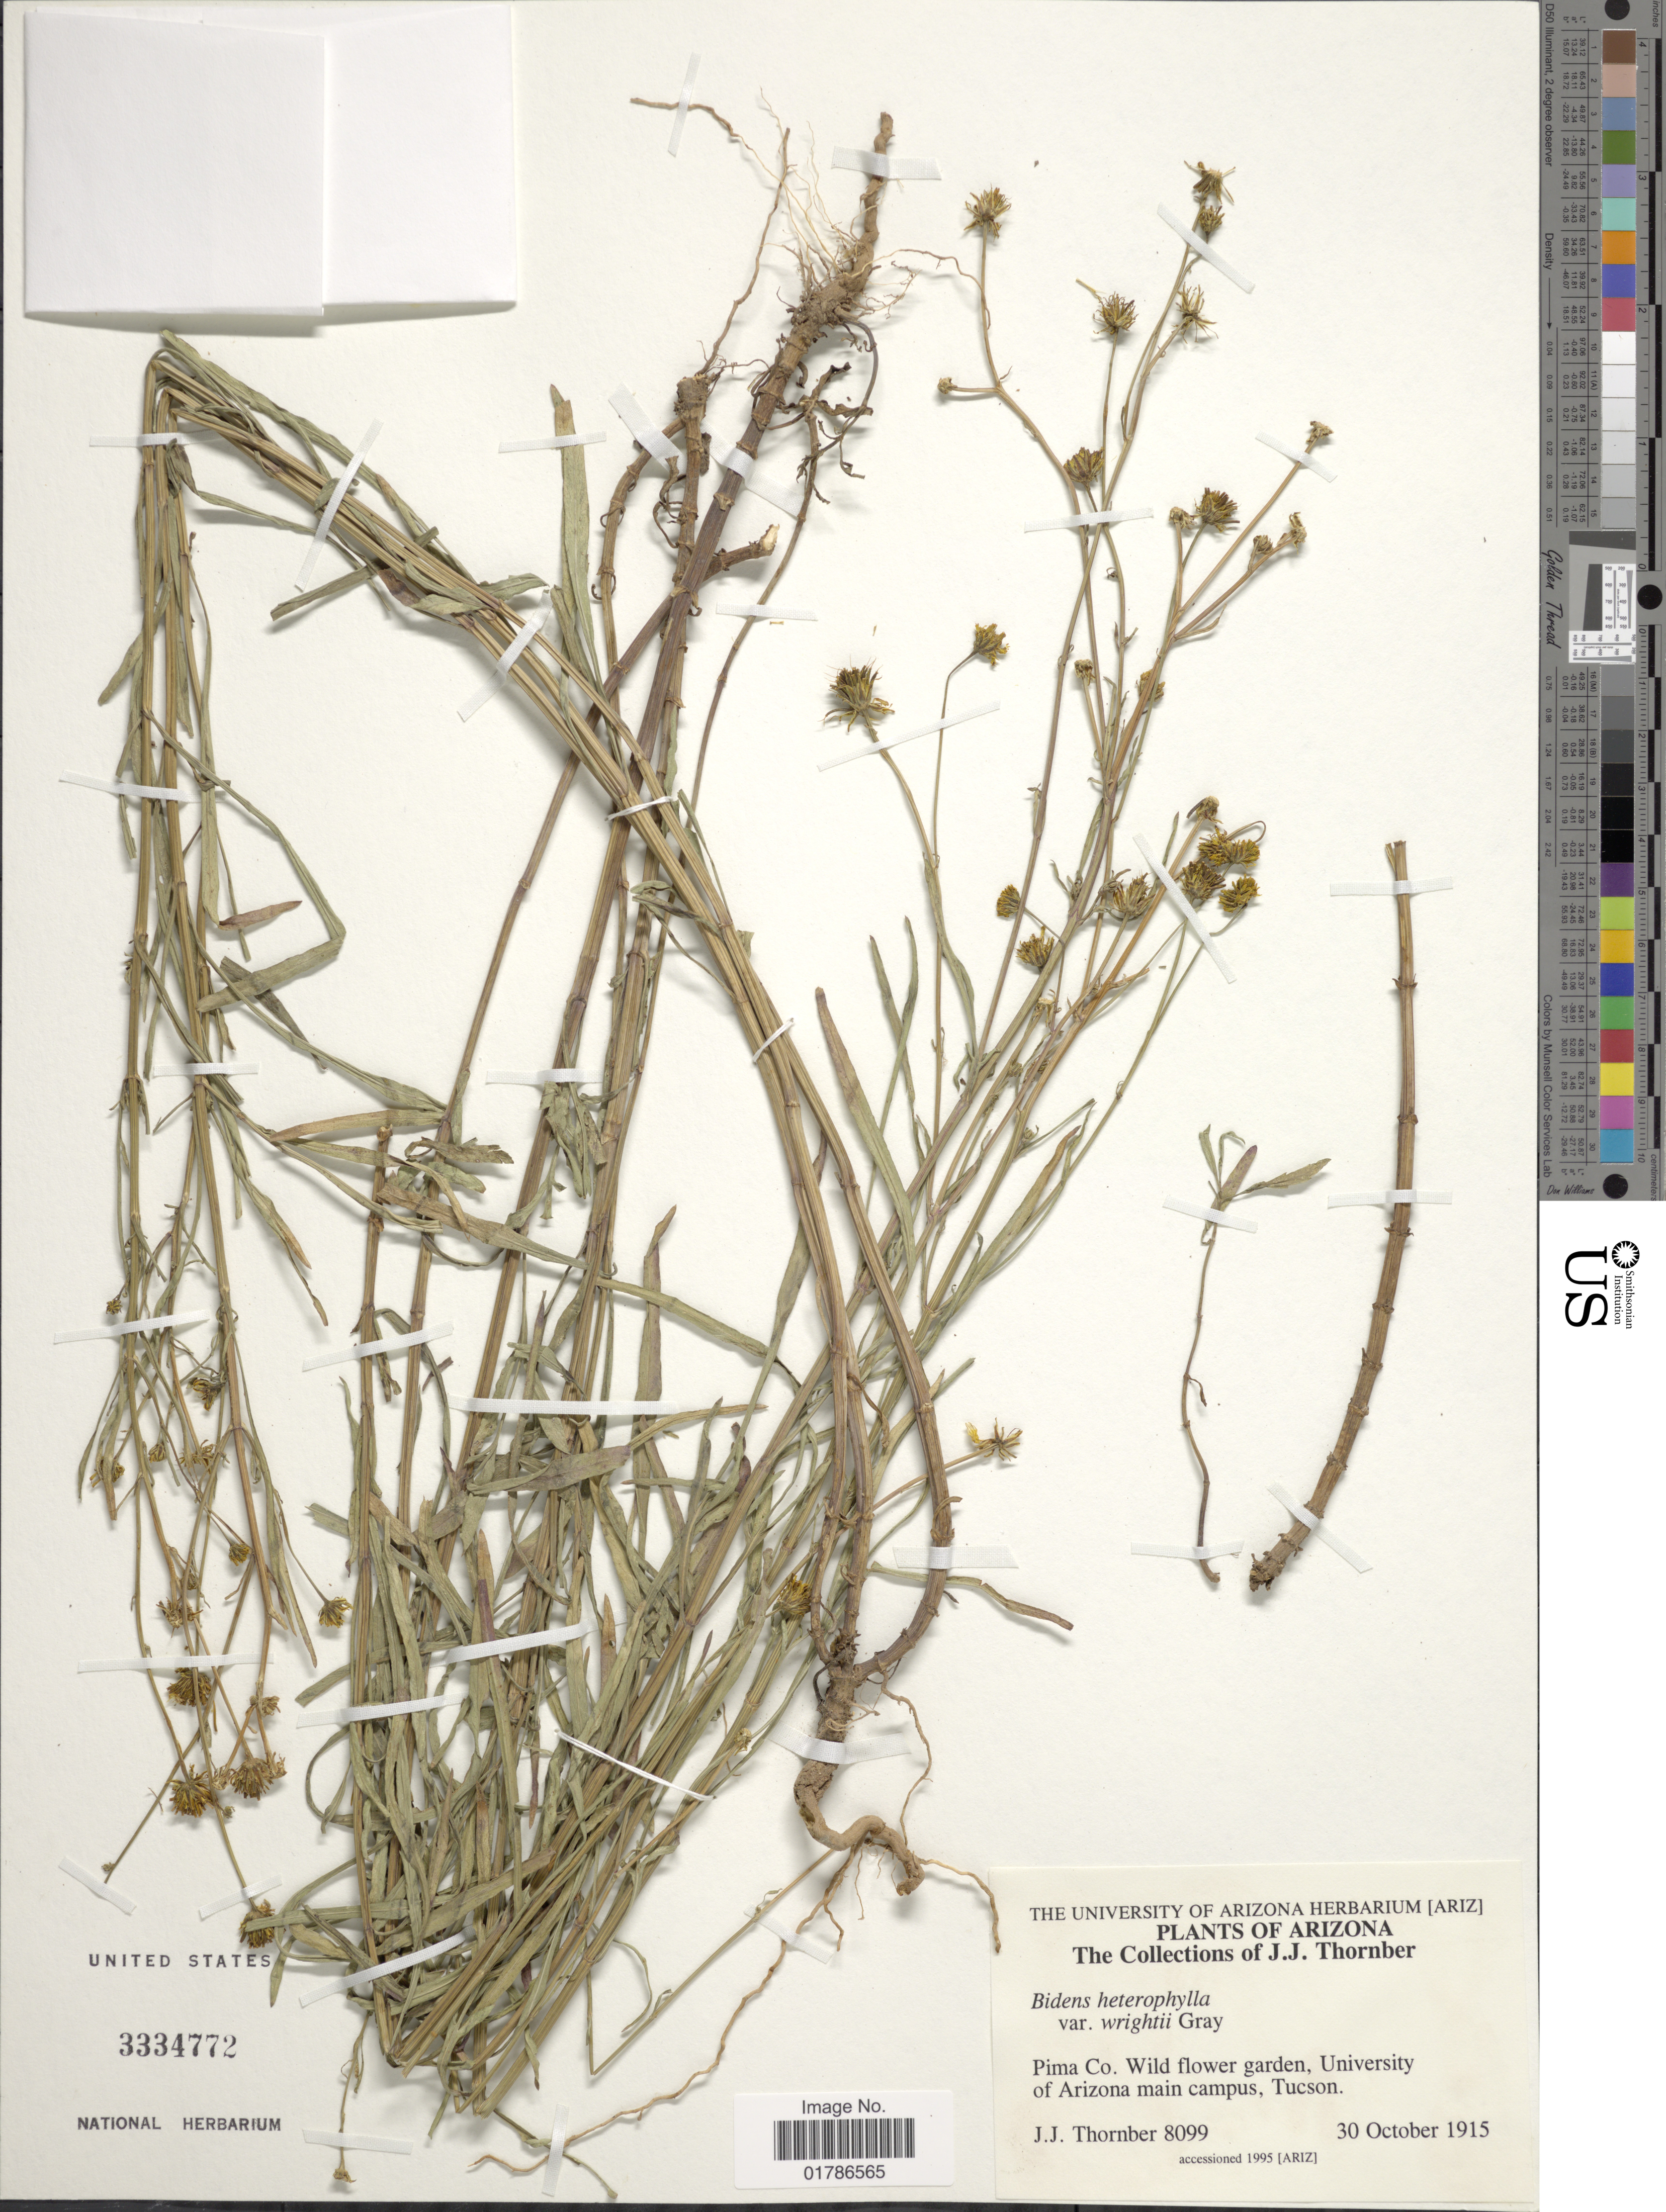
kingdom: Plantae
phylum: Tracheophyta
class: Magnoliopsida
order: Asterales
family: Asteraceae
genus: Bidens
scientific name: Bidens heterophylla var. wrightii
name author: A. Gray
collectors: J. Thornber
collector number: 8099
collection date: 1915-10-30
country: United States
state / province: Arizona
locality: Pima Co.,Wild flower garden, University of Arizona main campus, Tucson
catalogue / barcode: US 3334772